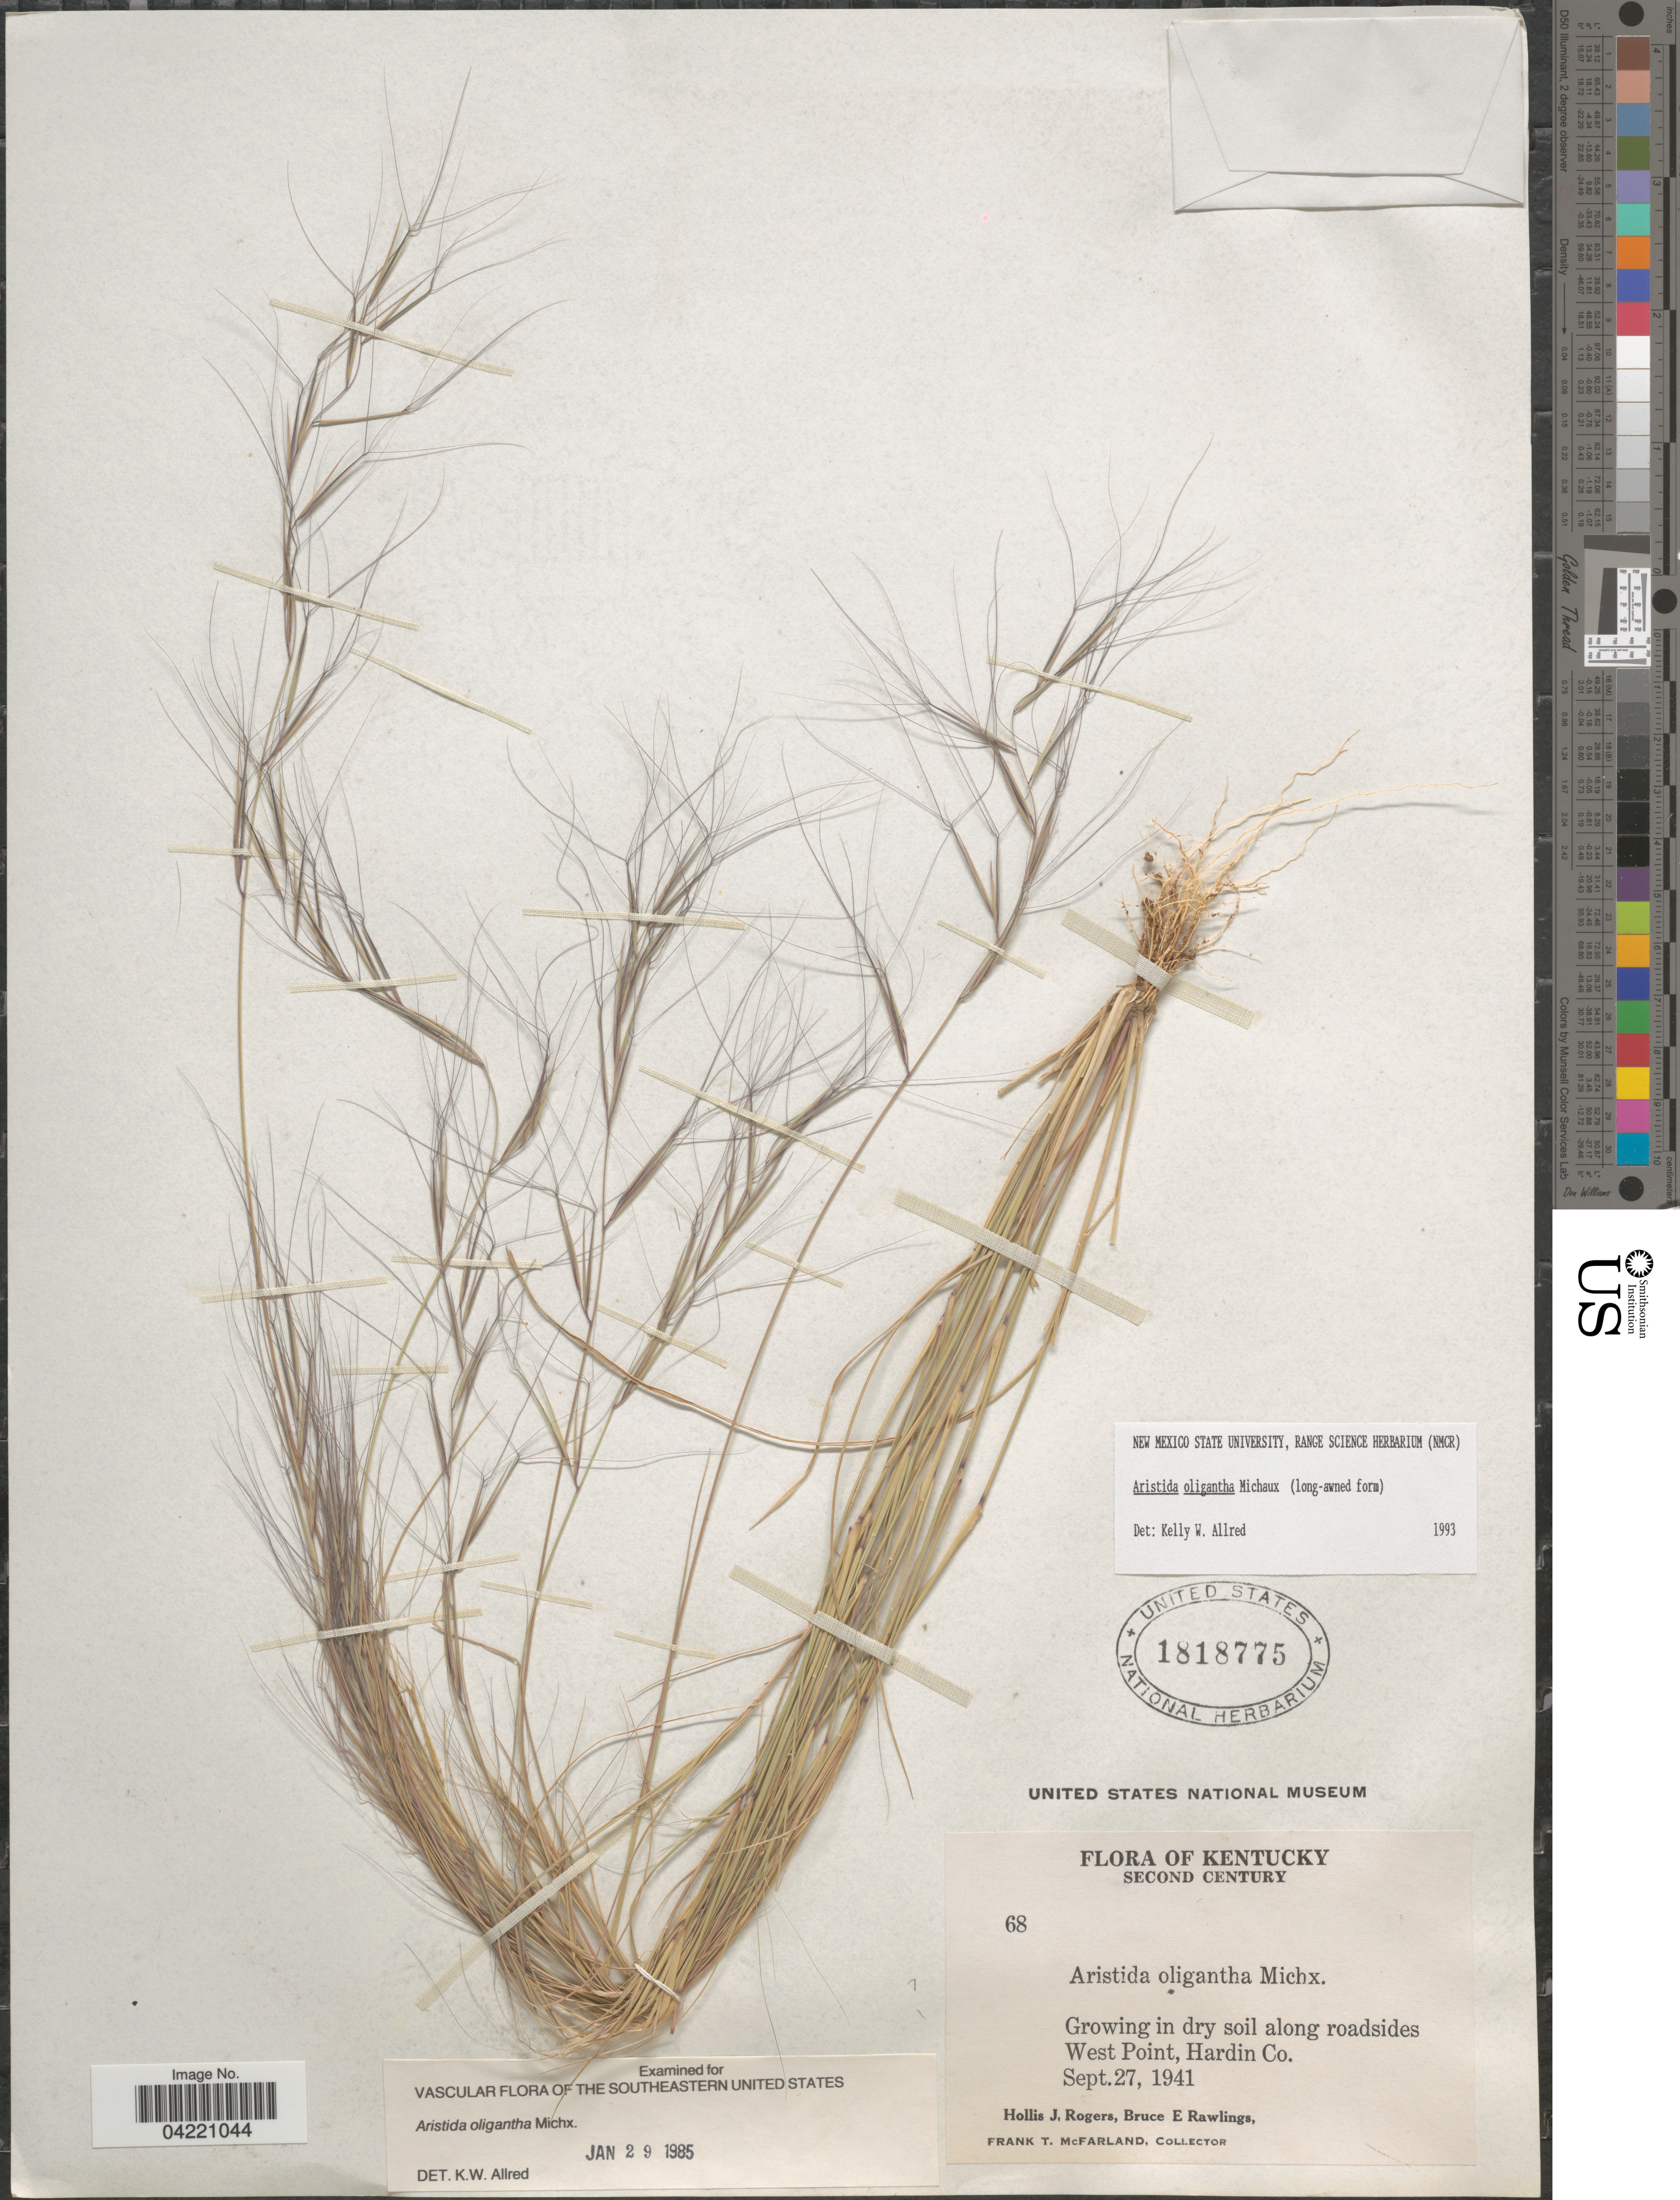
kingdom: Plantae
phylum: Tracheophyta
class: Liliopsida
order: Poales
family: Poaceae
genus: Aristida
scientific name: Aristida oligantha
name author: Michx.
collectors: H. J. Rogers, B. Rawlings & F. McFarland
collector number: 68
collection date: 1941-09-27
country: United States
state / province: Kentucky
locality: Second Century. Growing in dry soil along roadsides West Point, Hardin Co.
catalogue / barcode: US 1818775